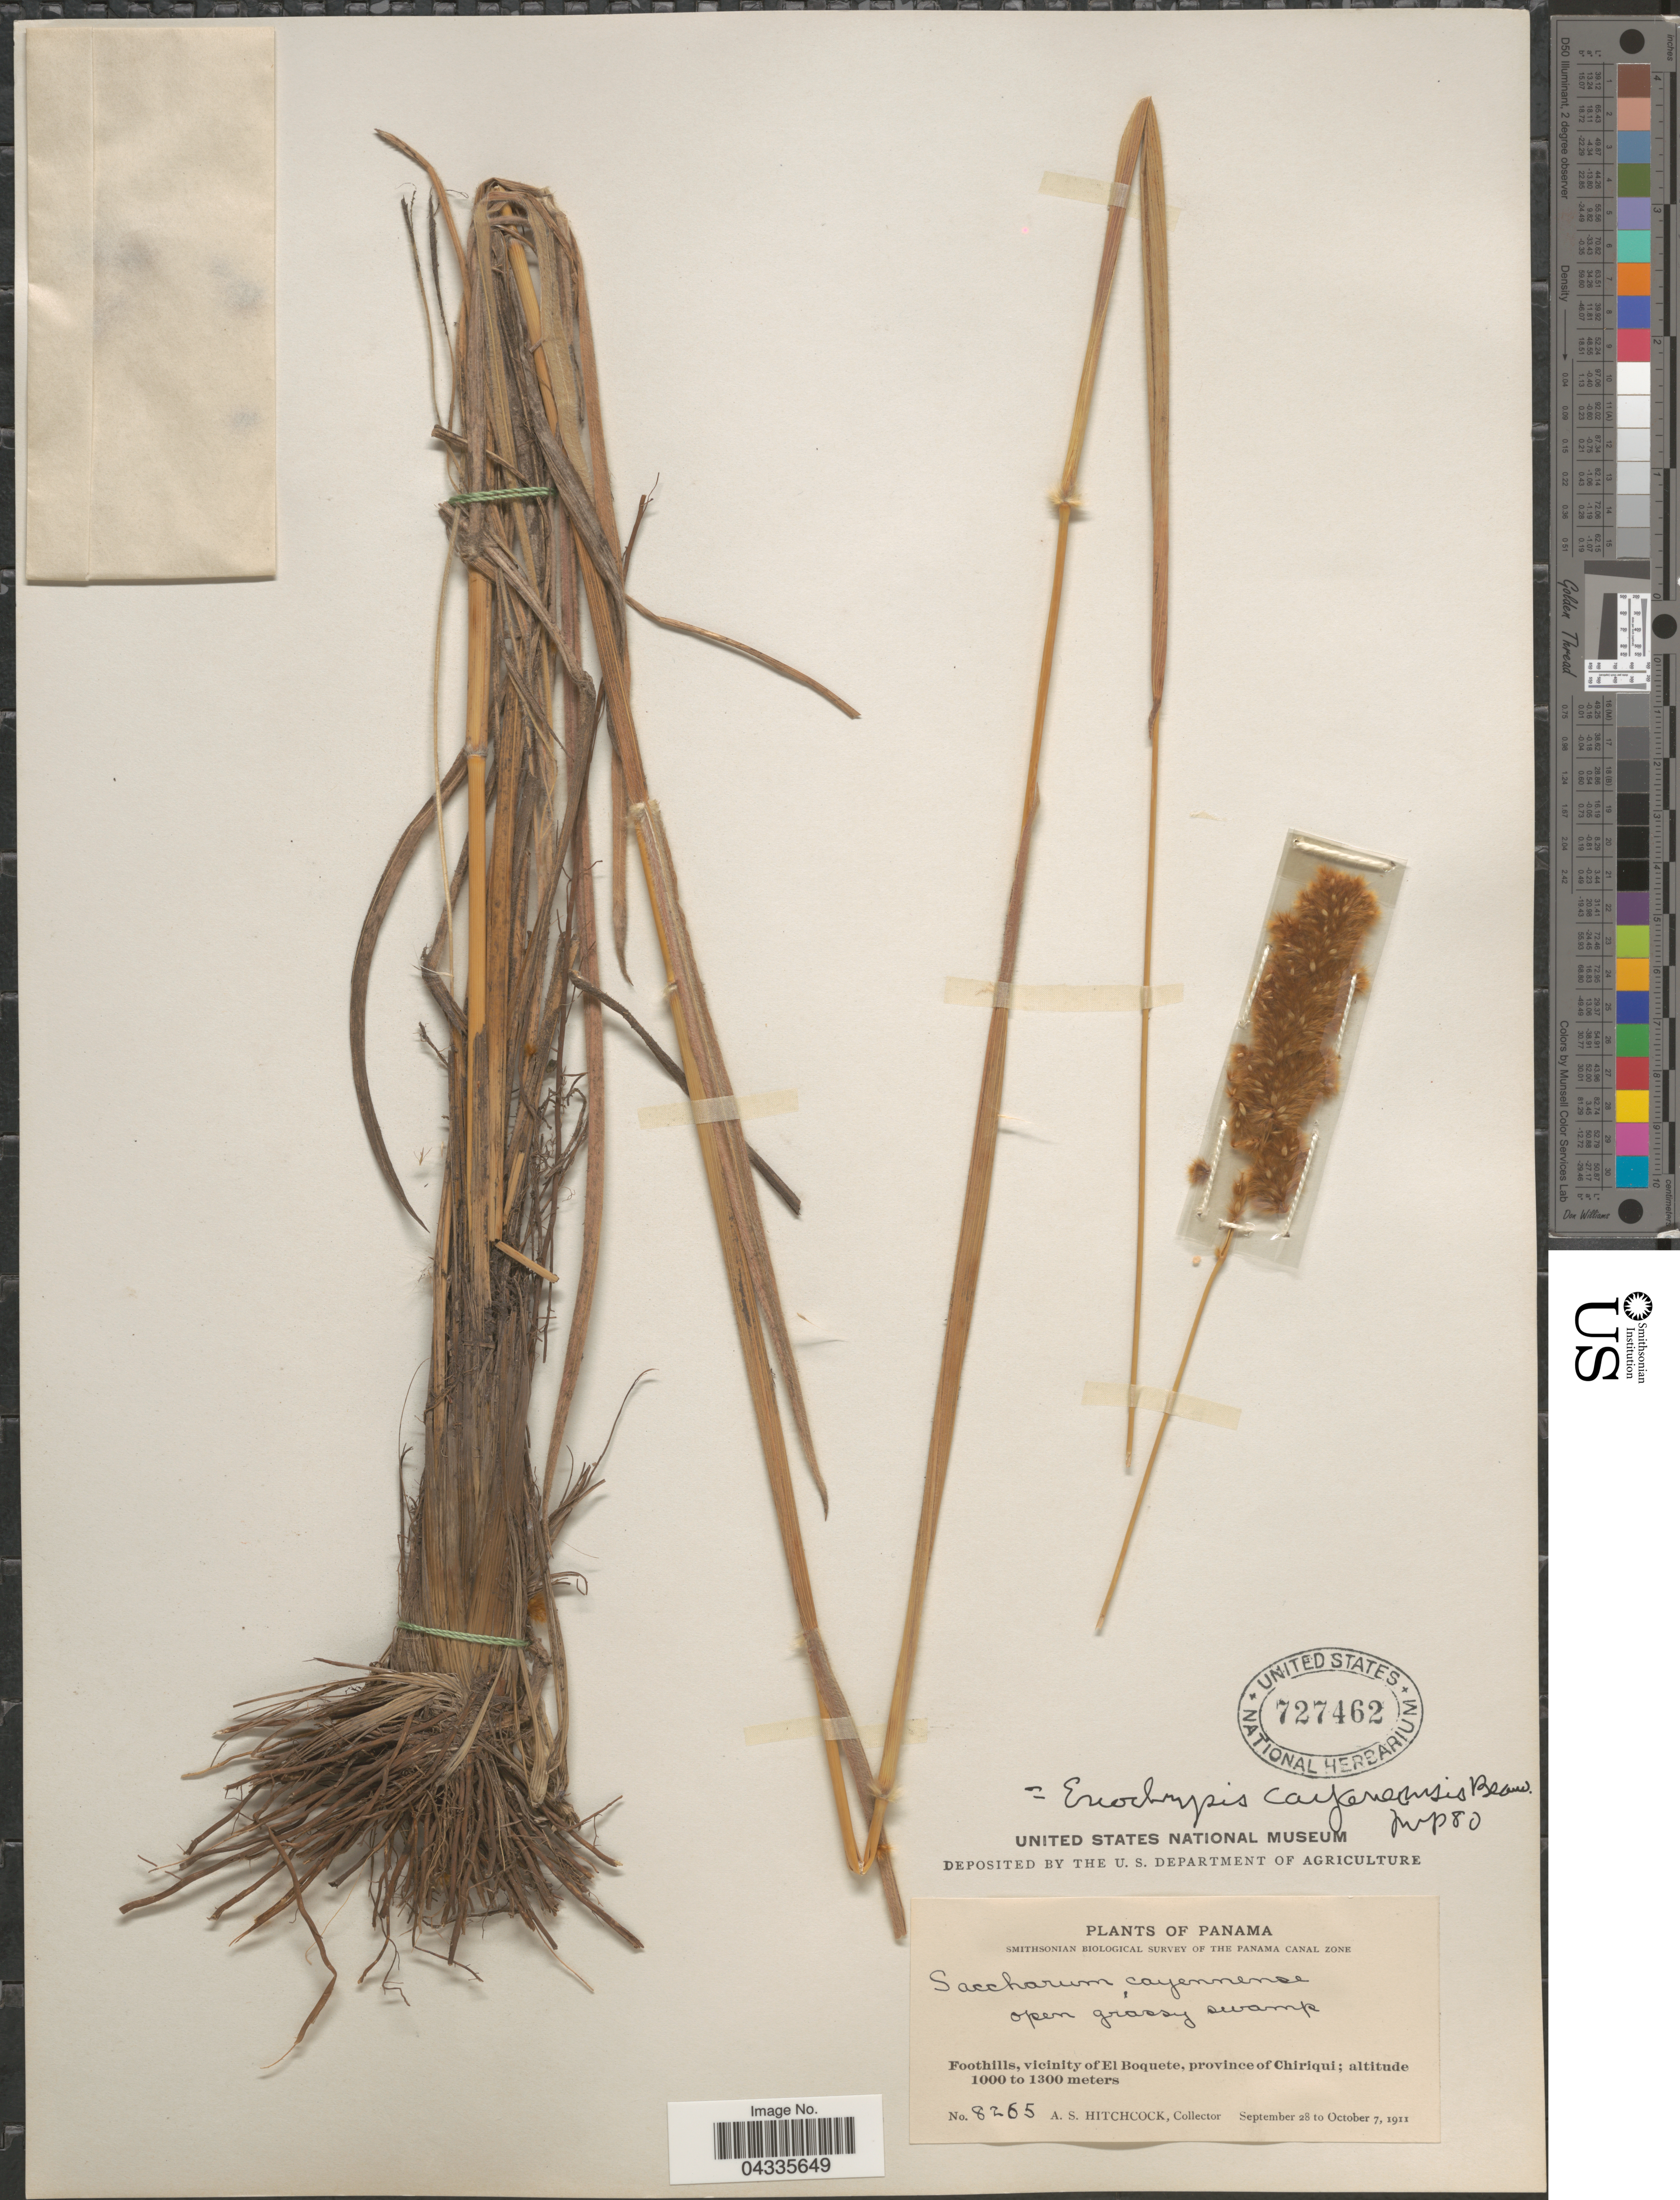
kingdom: Plantae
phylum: Tracheophyta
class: Liliopsida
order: Poales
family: Poaceae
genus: Eriochrysis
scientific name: Eriochrysis cayennensis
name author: P. Beauv.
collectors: A. S. Hitchcock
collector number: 8265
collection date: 1911-09-28/1911-10-07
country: Panama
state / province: Chiriqui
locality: Smithsonian Biological Survey of the Panama Canal Zone. Foothills, vicinity of El Boquete.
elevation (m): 1000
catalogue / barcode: US 727462